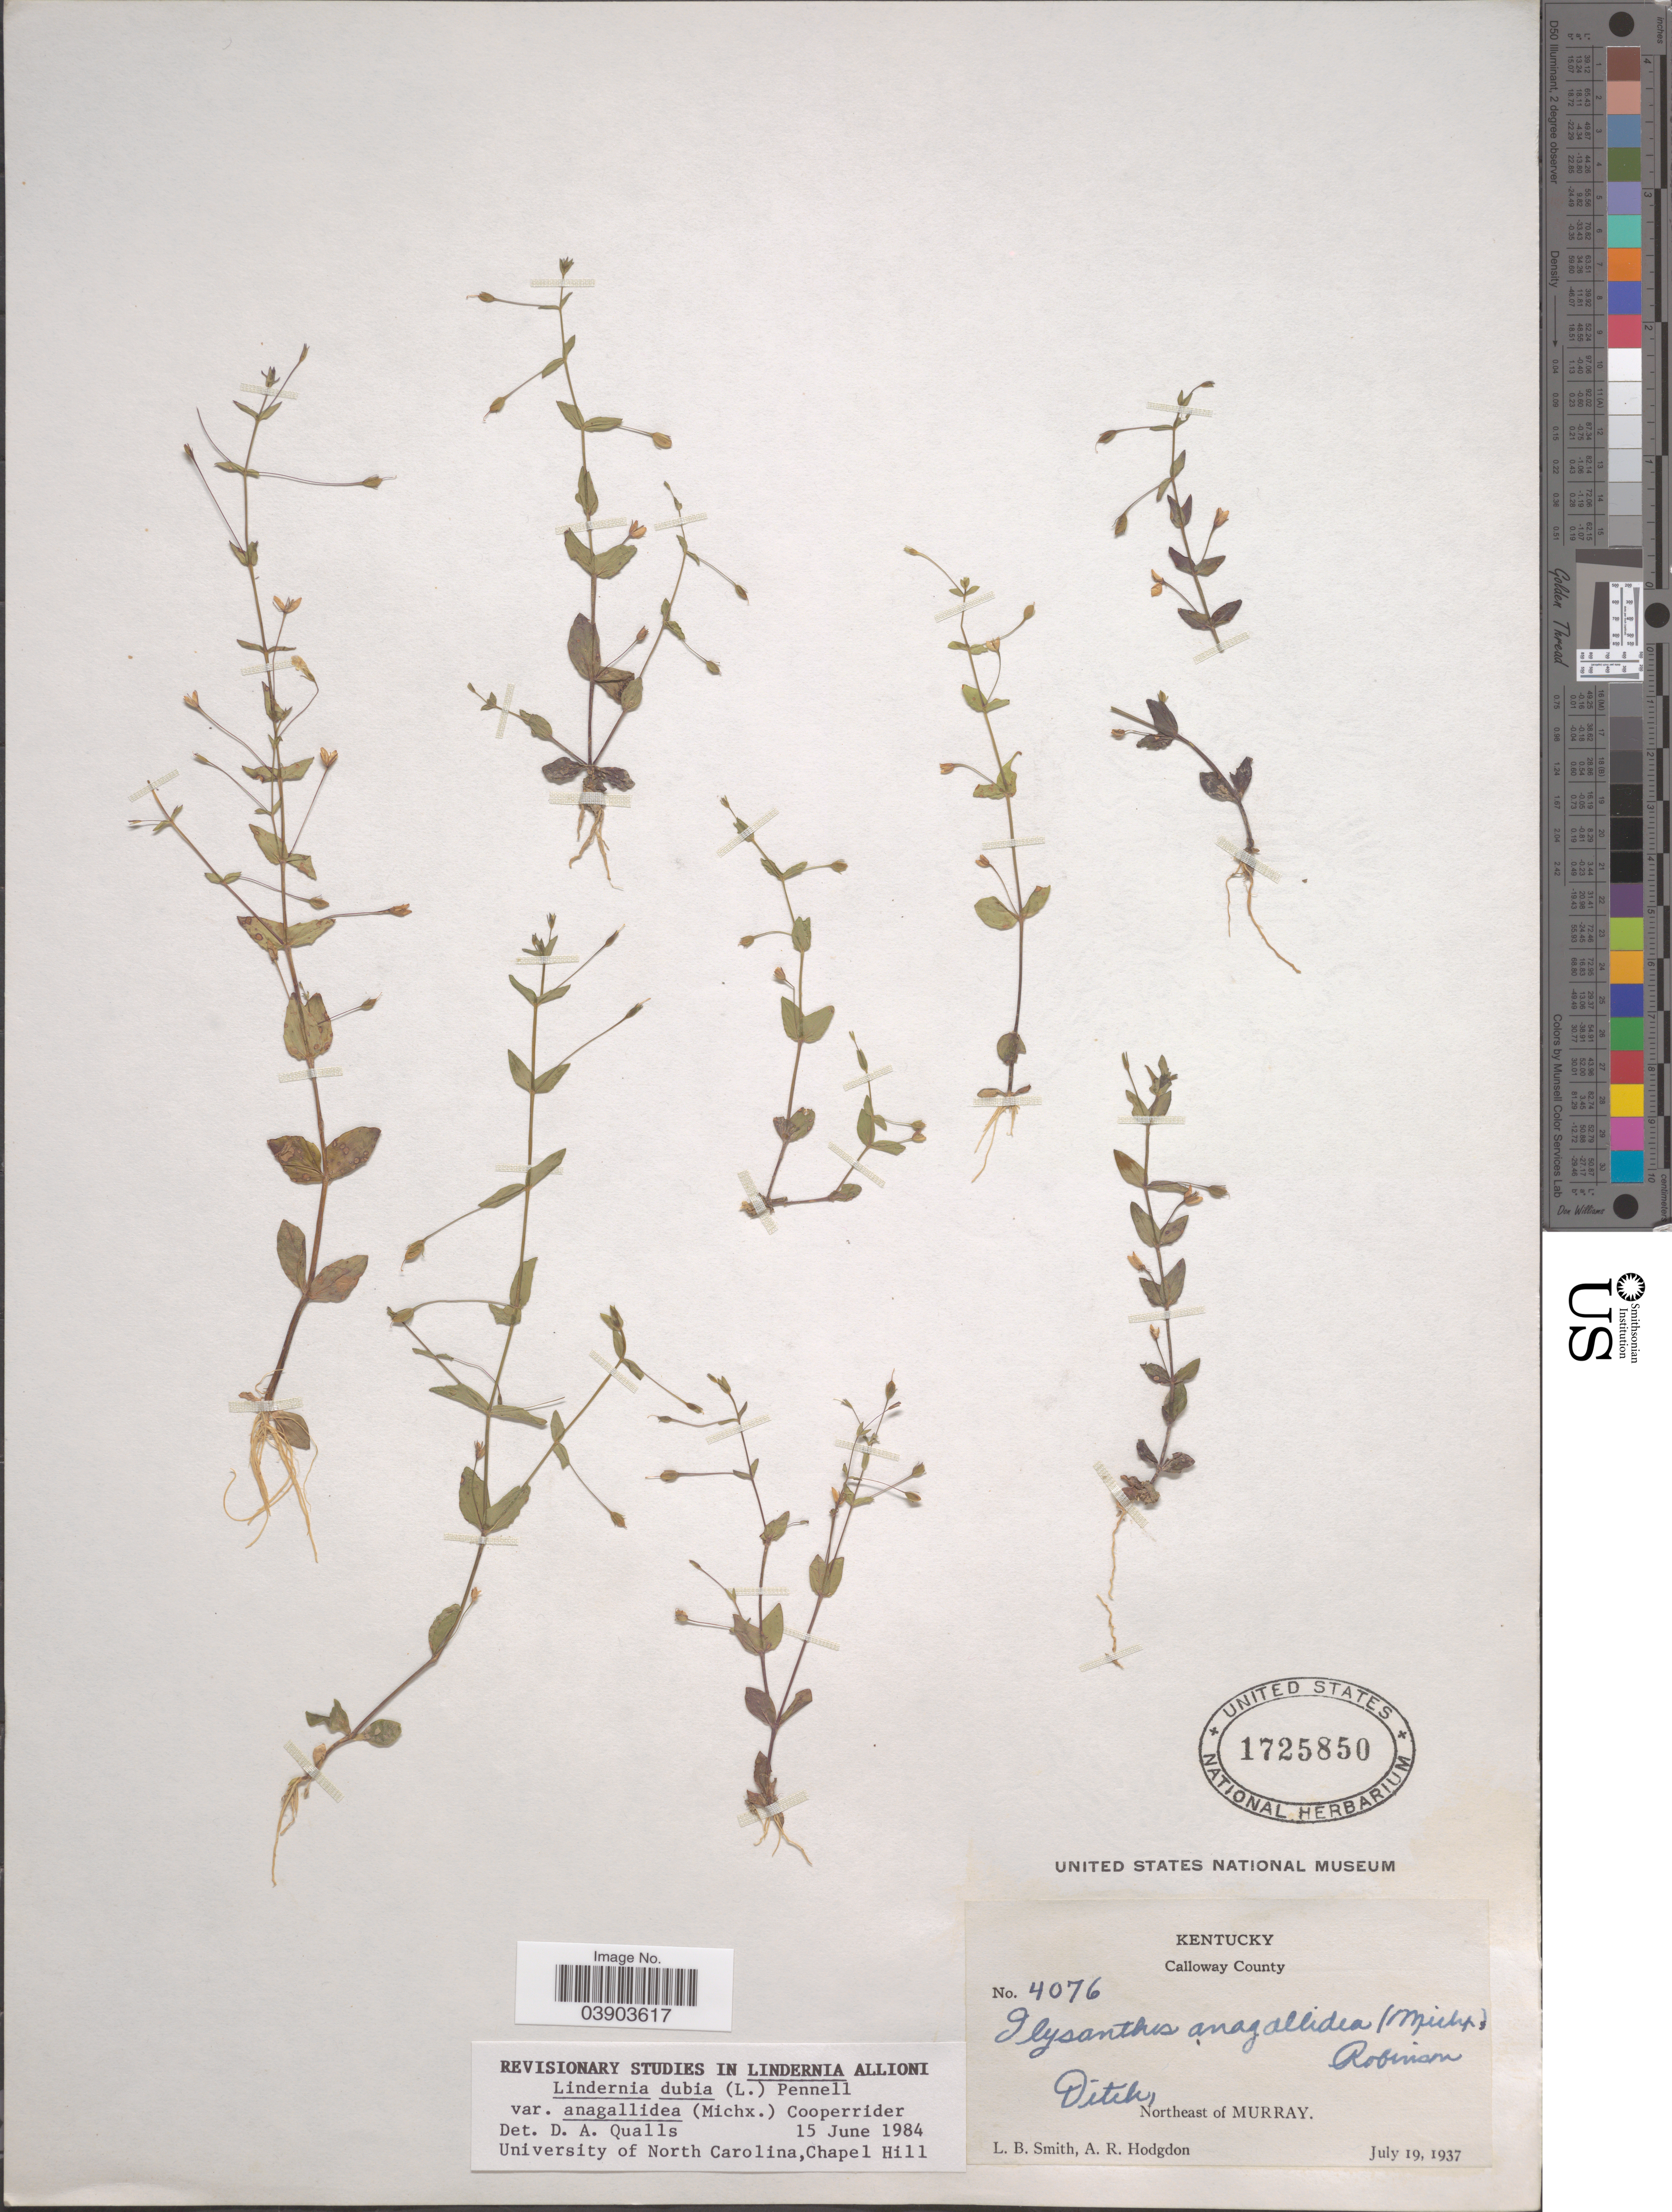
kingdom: Plantae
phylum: Tracheophyta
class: Magnoliopsida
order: Lamiales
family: Linderniaceae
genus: Lindernia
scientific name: Lindernia dubia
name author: (L.) Pennell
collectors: L. Smith & A. R. Hodgdon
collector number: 4076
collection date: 1937-07-19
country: United States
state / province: Kentucky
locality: Calloway County. Northeast of Murray.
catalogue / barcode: US 1725850